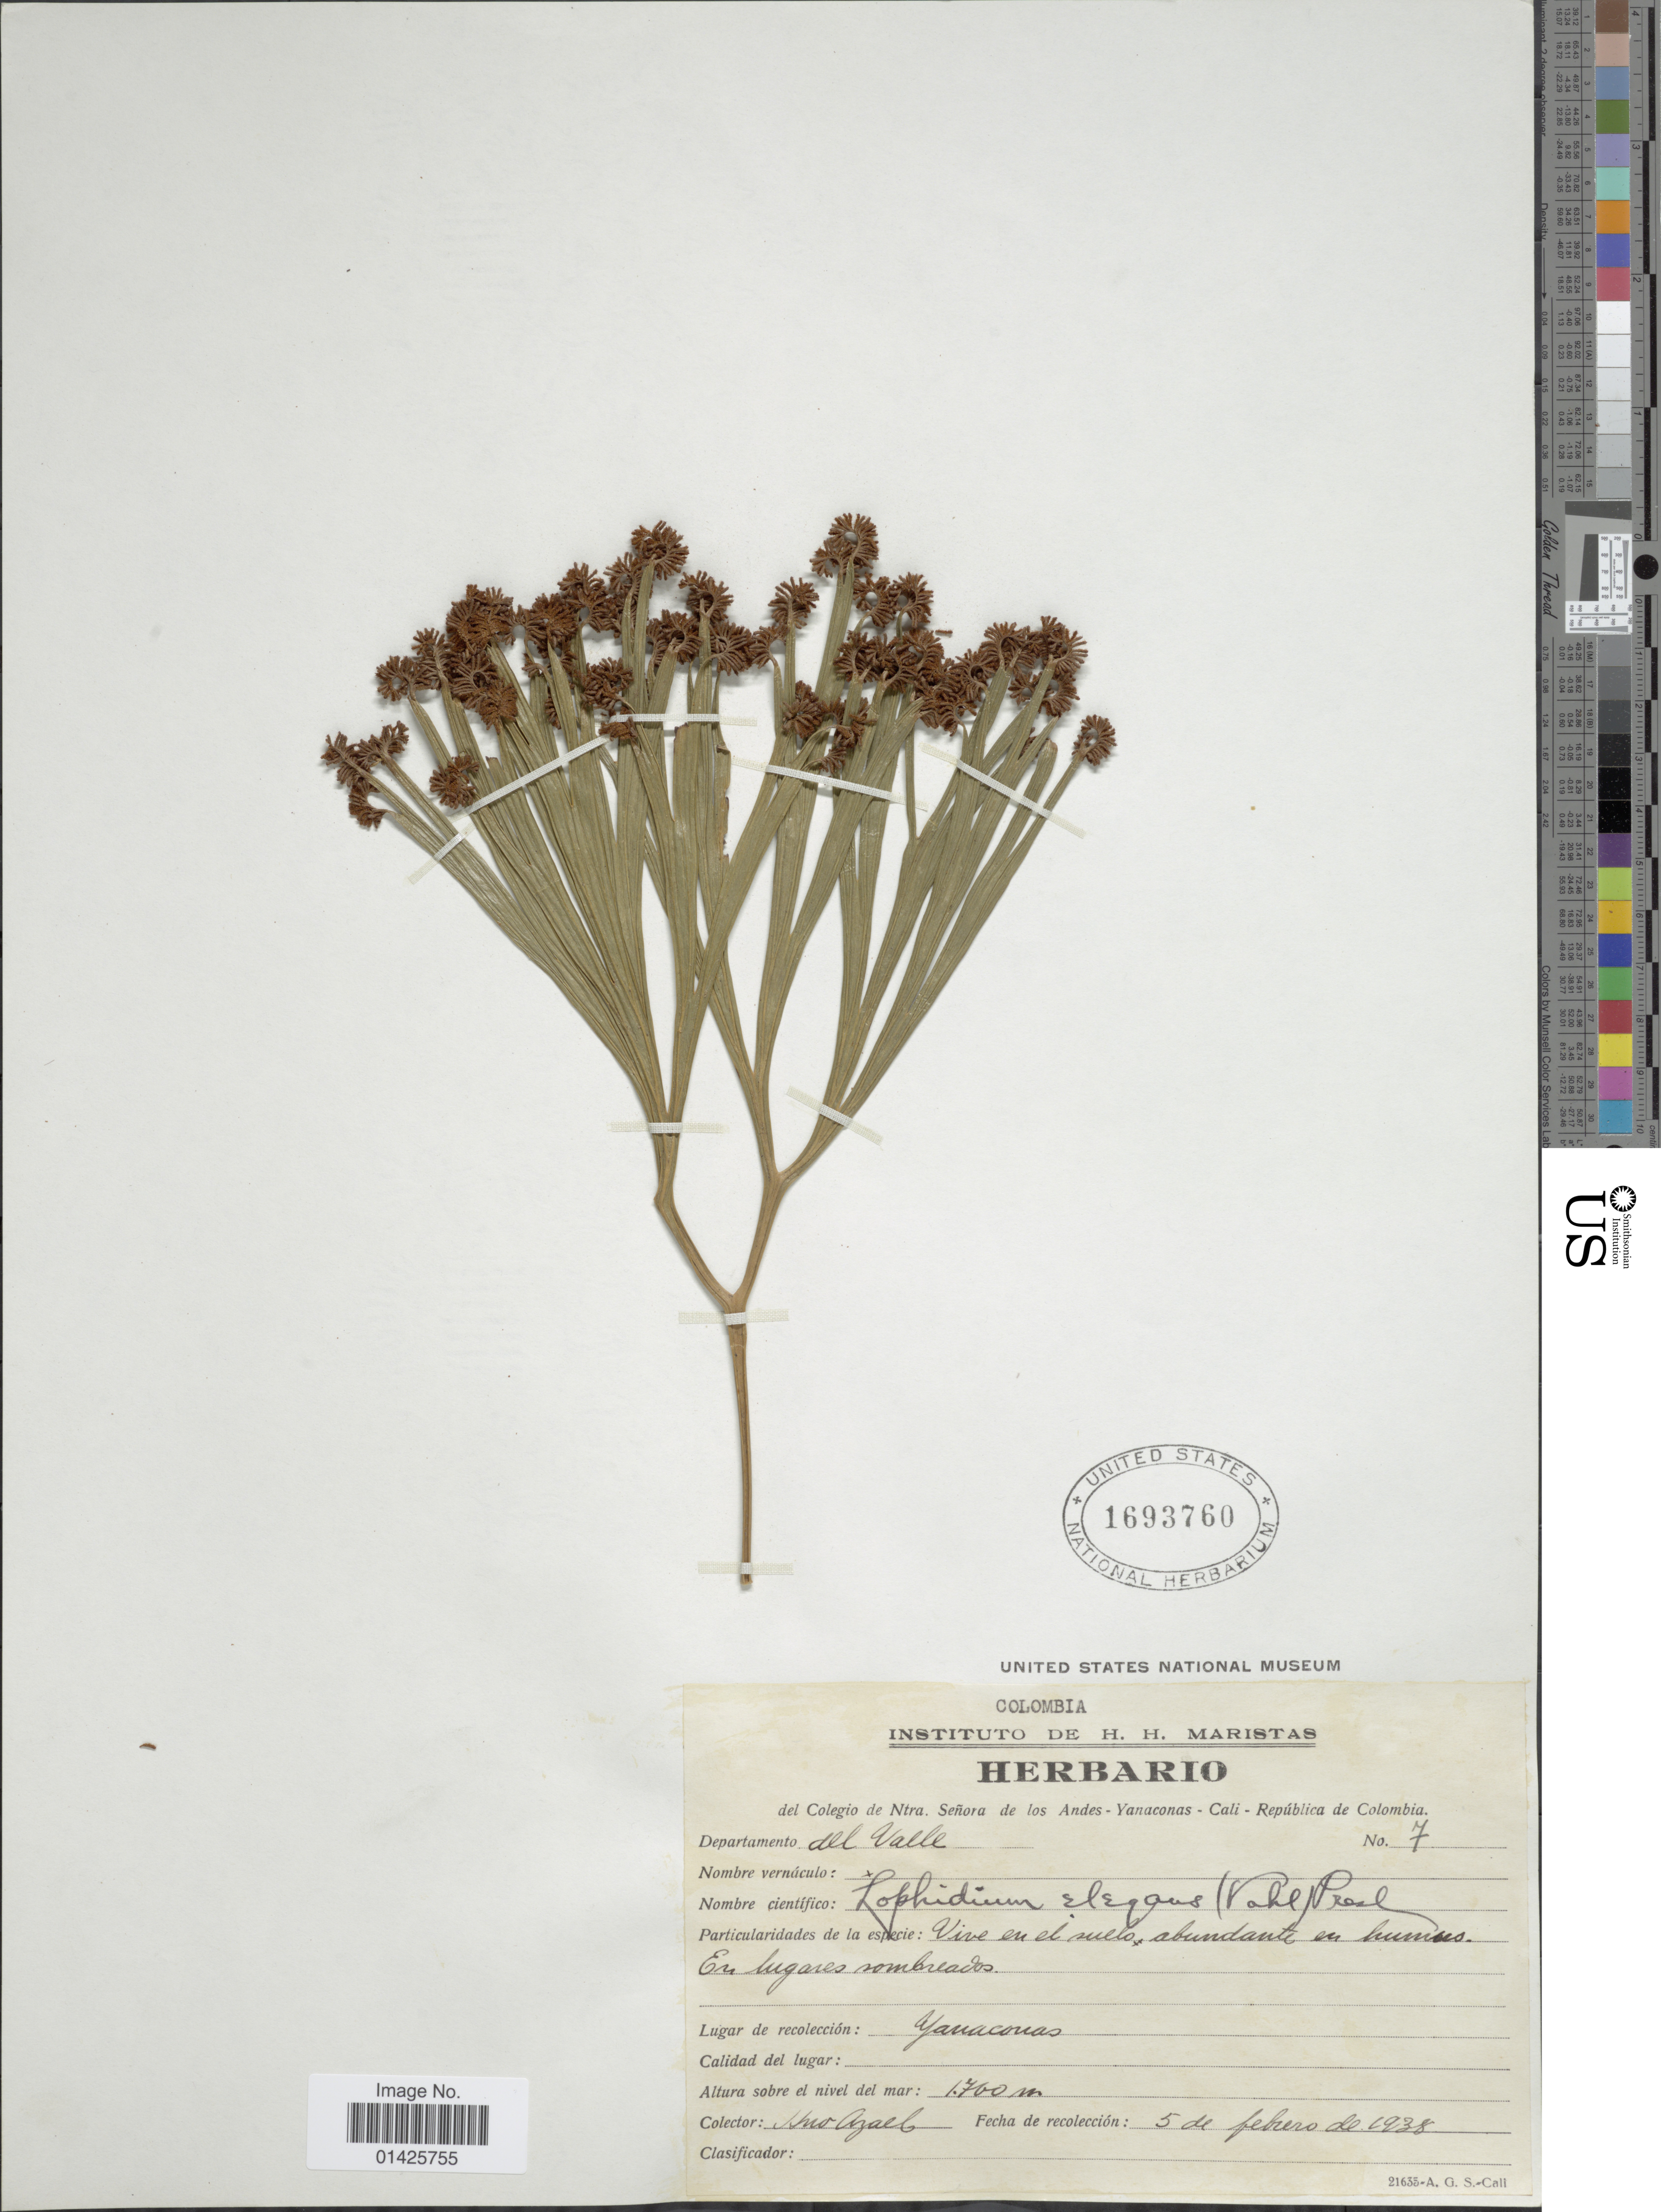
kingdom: Plantae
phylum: Tracheophyta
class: Polypodiopsida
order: Schizaeales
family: Schizaeaceae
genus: Schizaea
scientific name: Schizaea elegans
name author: (Vahl) Sw.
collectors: H. Azael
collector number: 7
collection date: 1938-02-05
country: Colombia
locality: Yanaconas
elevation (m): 1760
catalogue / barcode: US 1693760